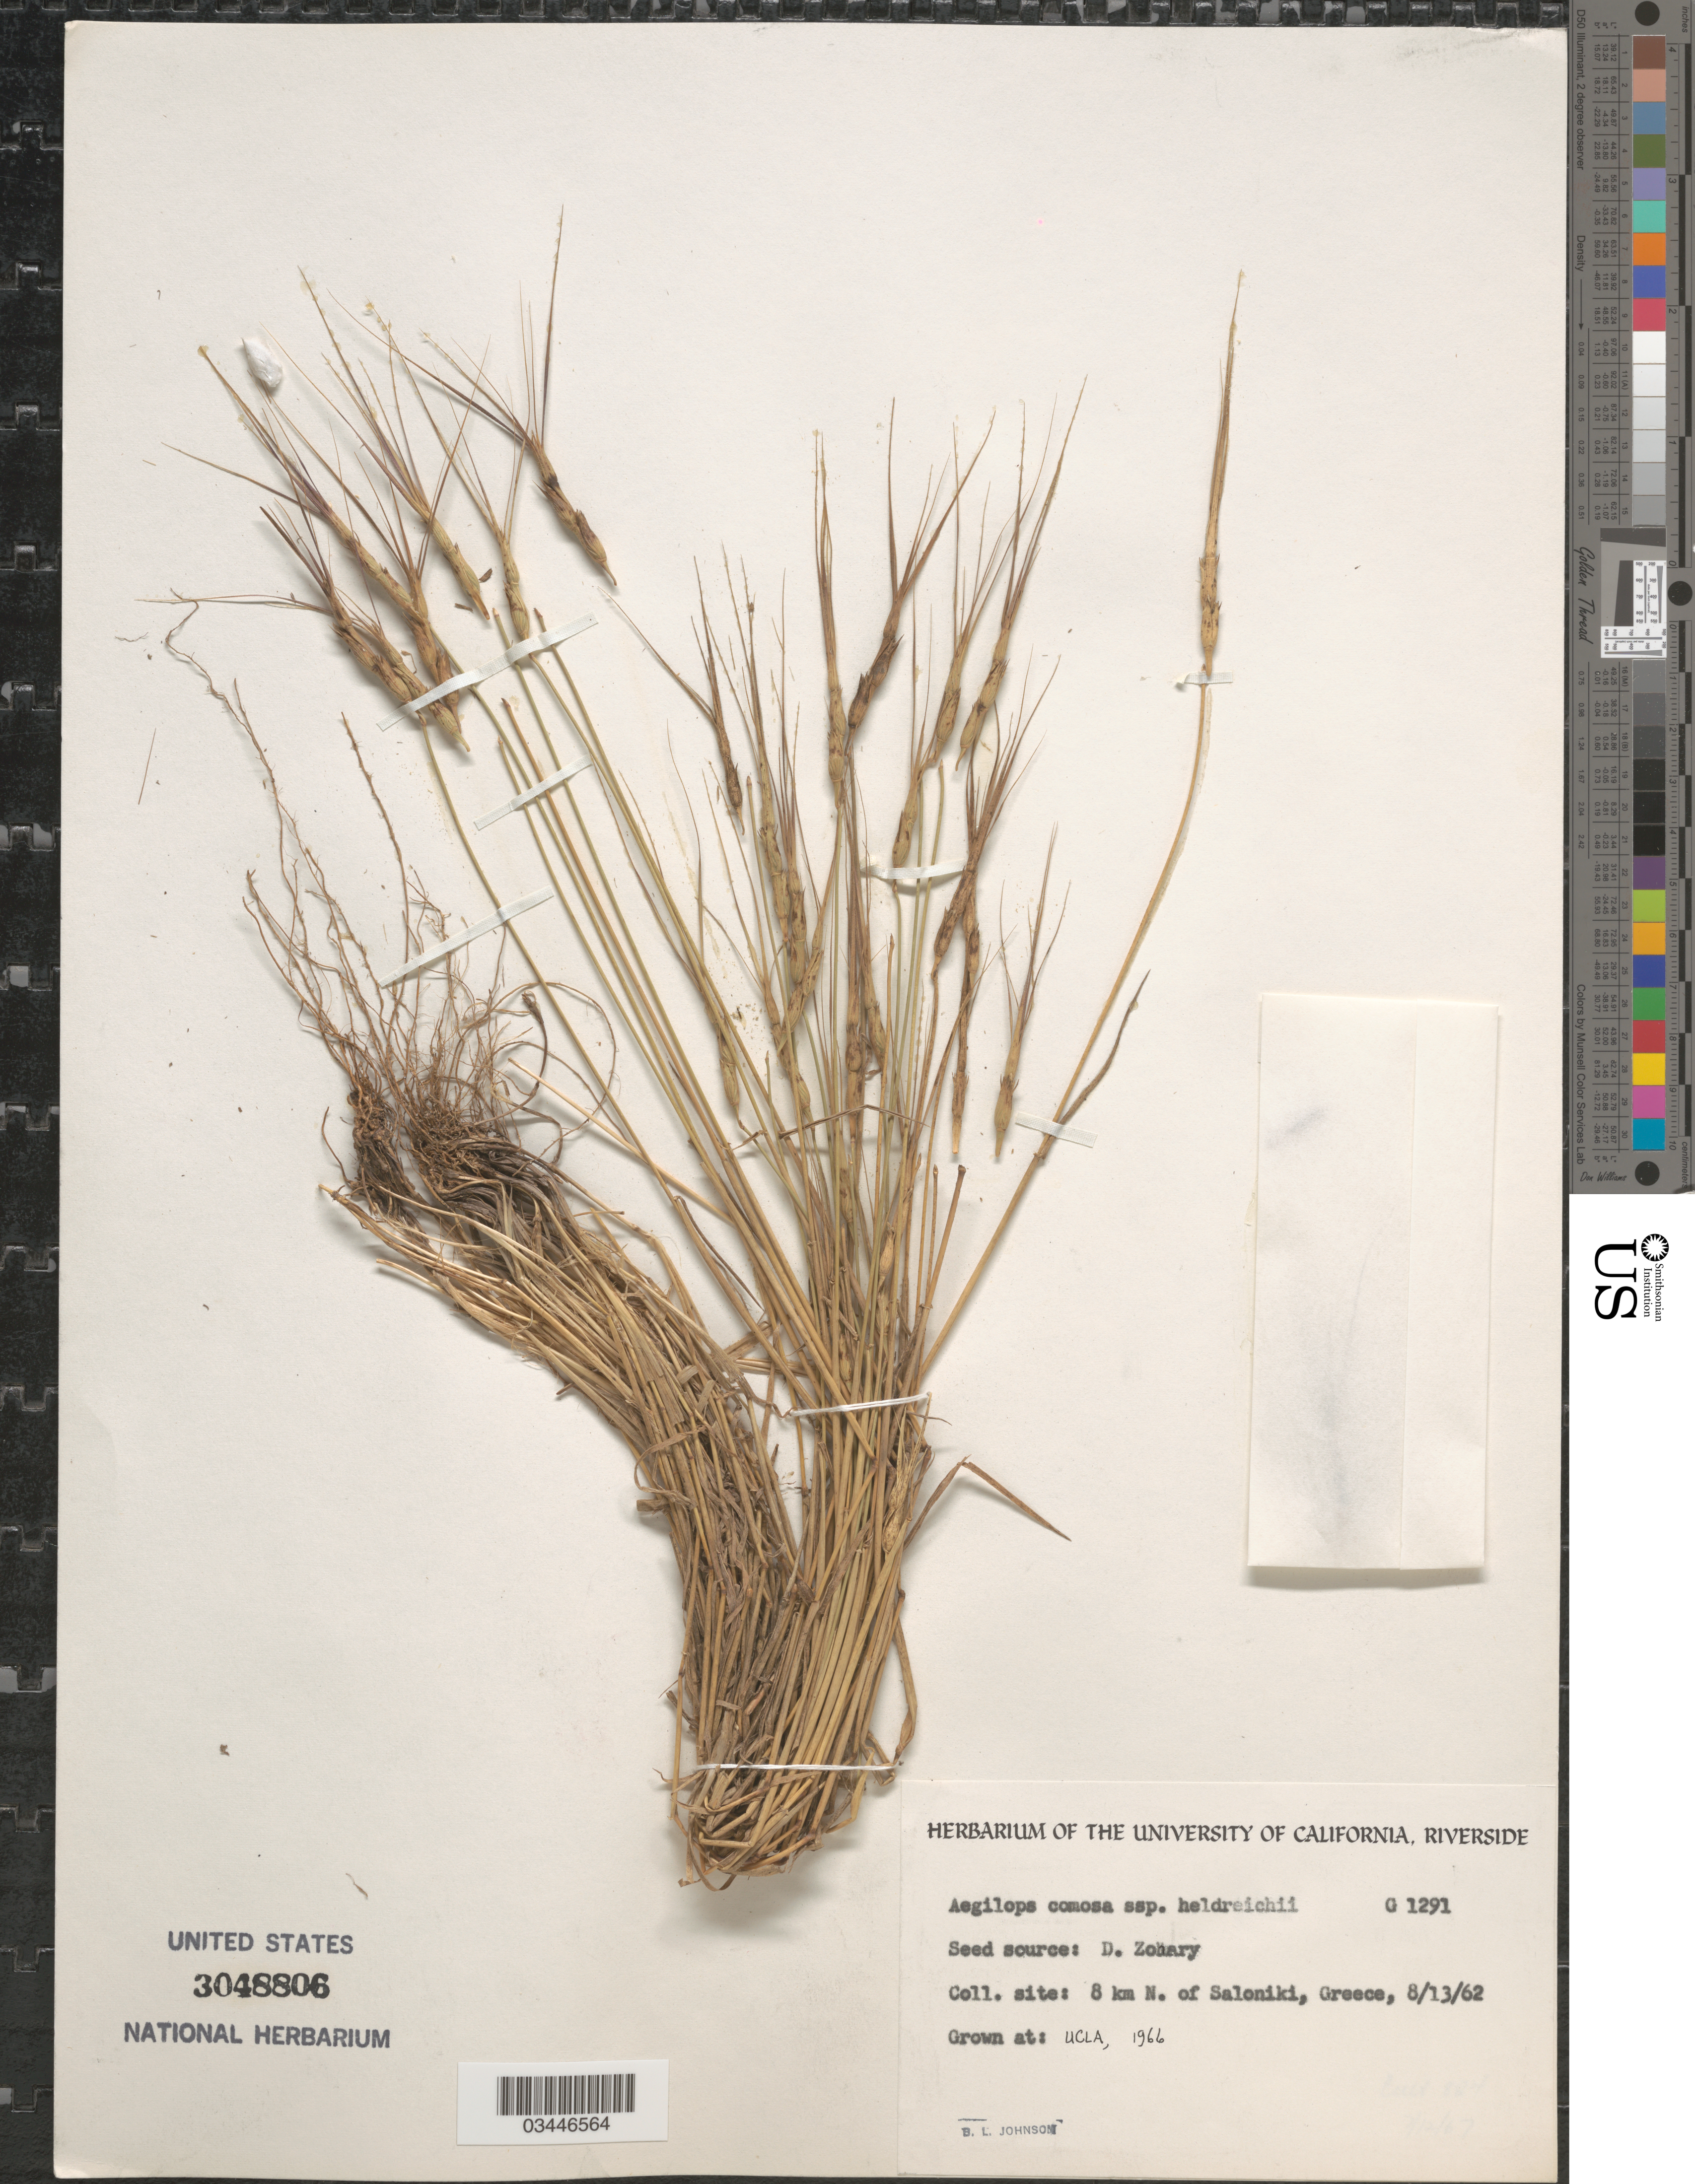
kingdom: Plantae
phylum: Tracheophyta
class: Liliopsida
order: Poales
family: Poaceae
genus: Aegilops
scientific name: Aegilops comosa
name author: Sibth. & Sm.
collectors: B. Johnson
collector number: G1291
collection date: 1966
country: United States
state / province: California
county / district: Los Angeles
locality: UCLA.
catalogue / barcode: US 3048806